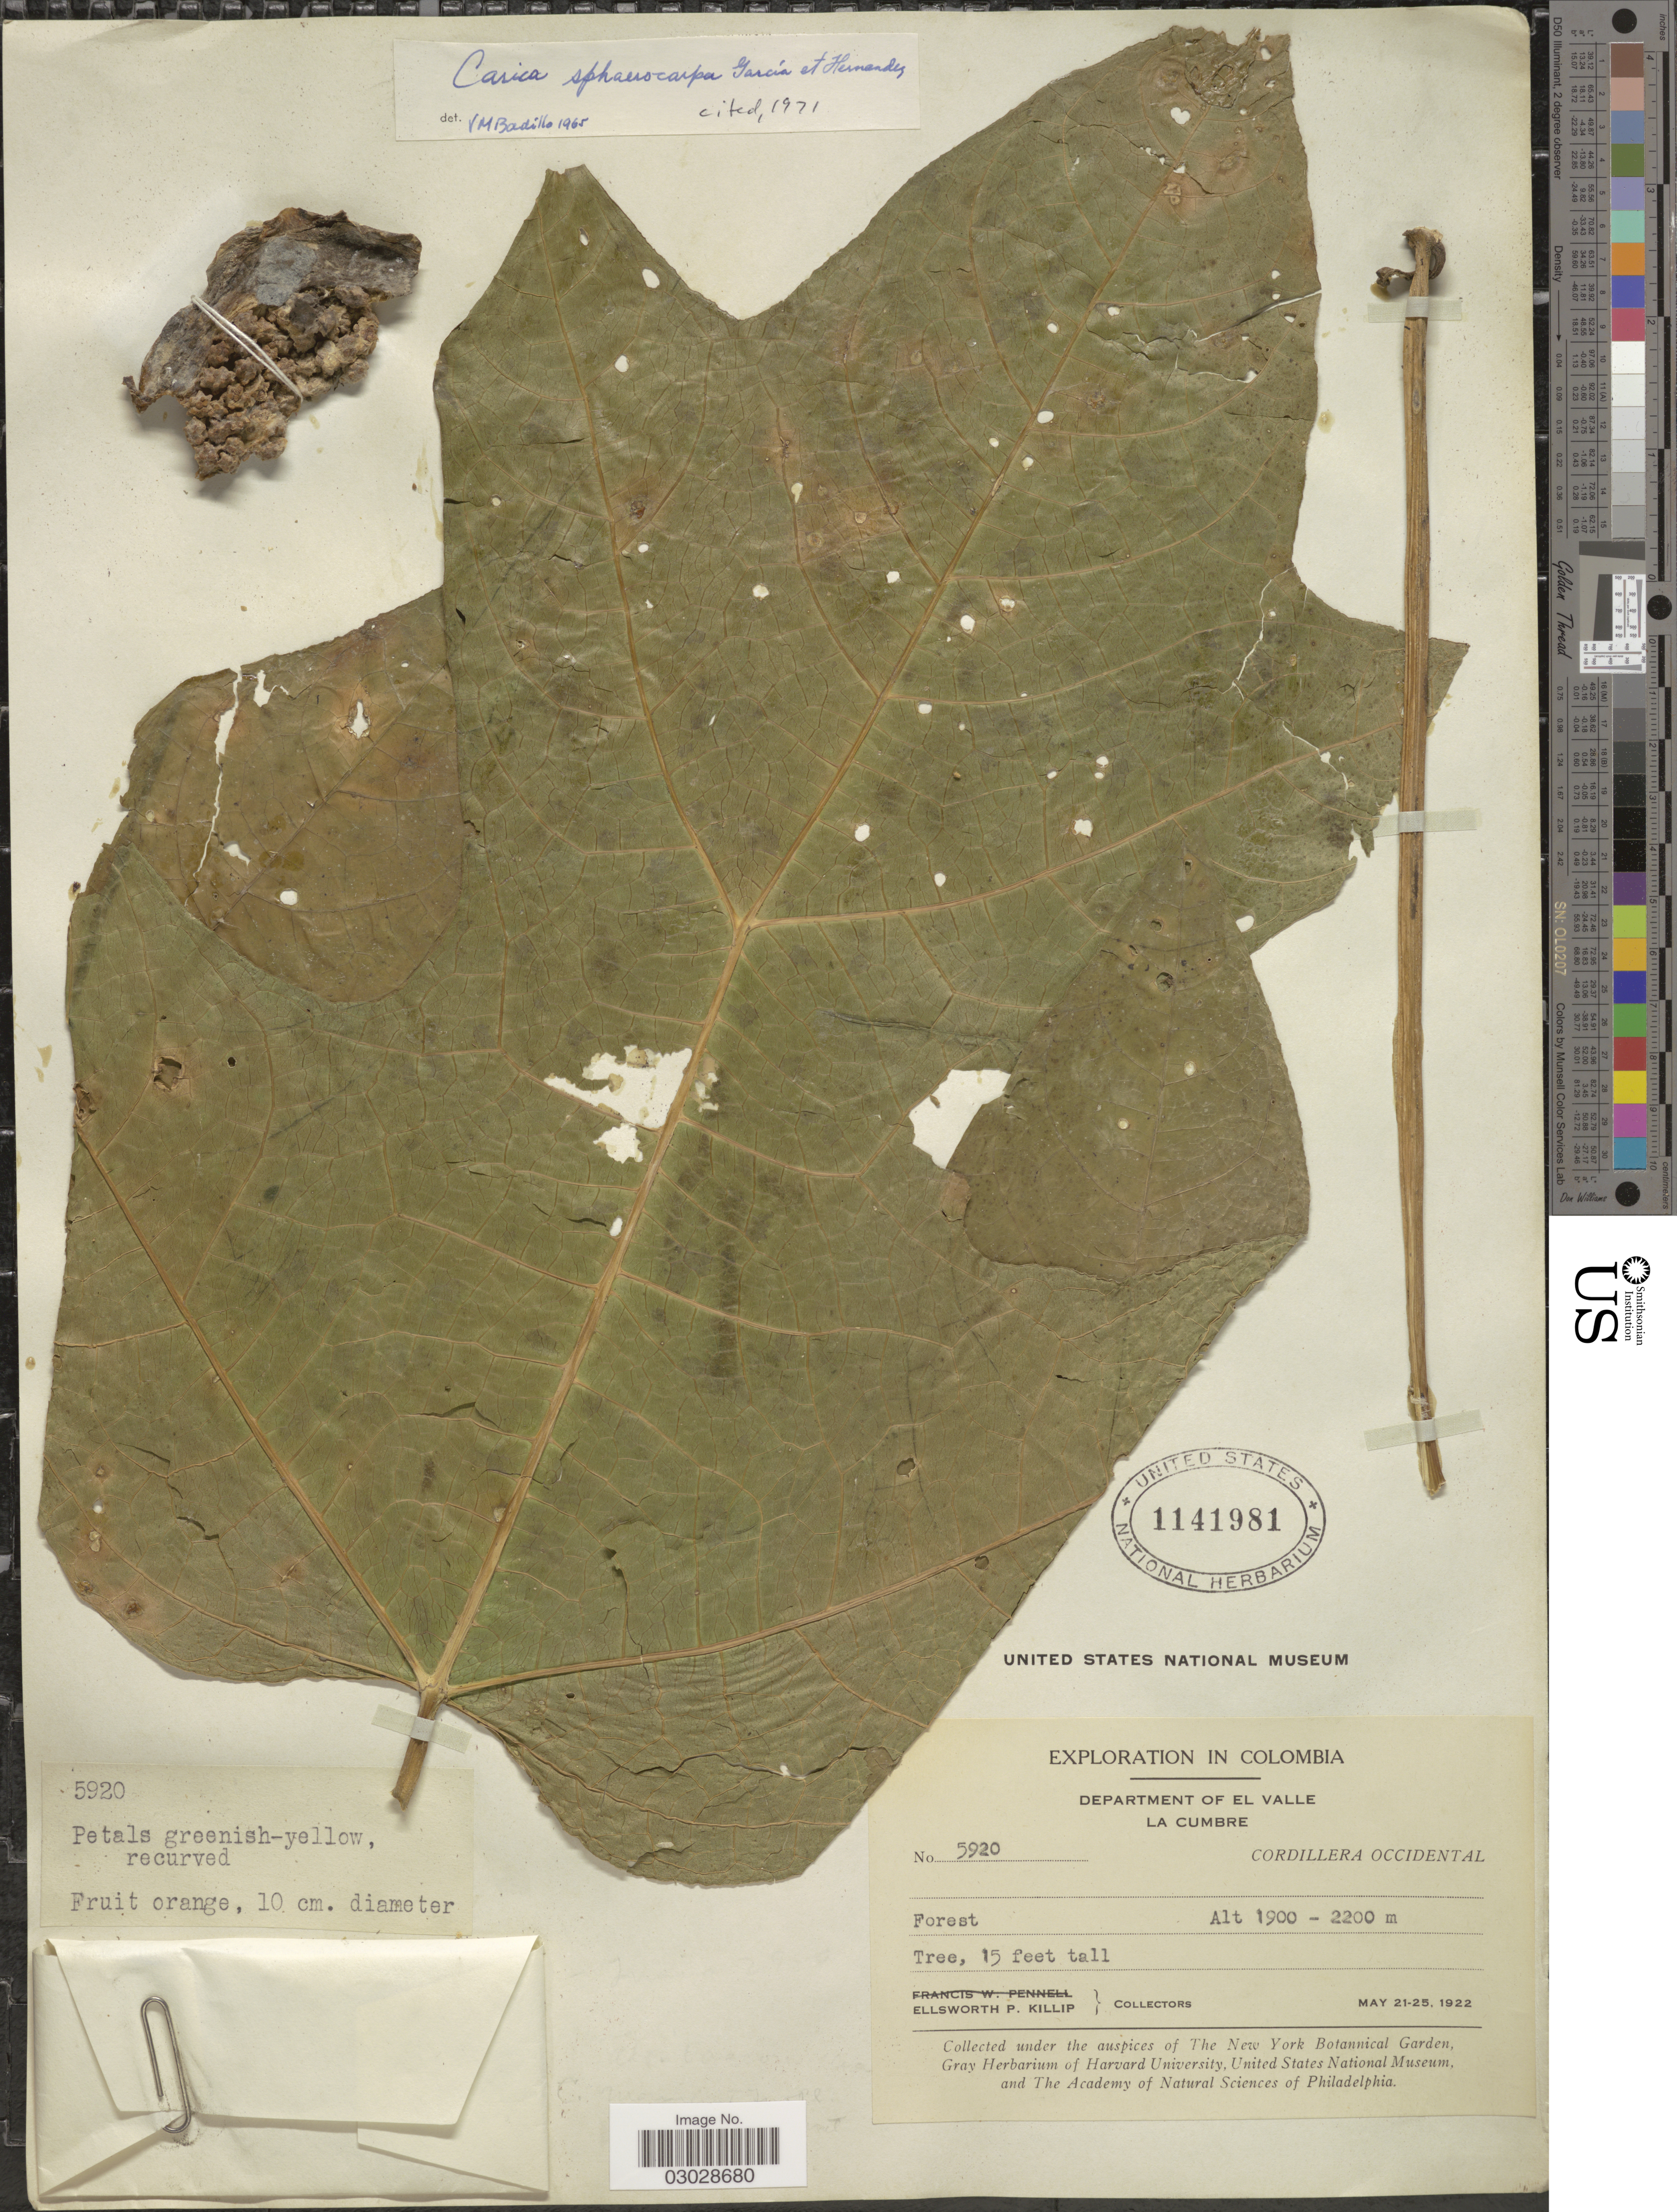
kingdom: Plantae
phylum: Tracheophyta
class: Magnoliopsida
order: Brassicales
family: Caricaceae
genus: Vasconcellea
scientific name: Vasconcellea sphaerocarpa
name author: (García-Barr. & Hern. Cam.) V.M. Badillo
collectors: E. P. Killip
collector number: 5920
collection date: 1922-05-21/1922-05-25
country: Colombia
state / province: Valle del Cauca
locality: Department of El Valle, La Cumbre, Cordillera Occidental.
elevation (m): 1900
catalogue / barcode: US 1141981